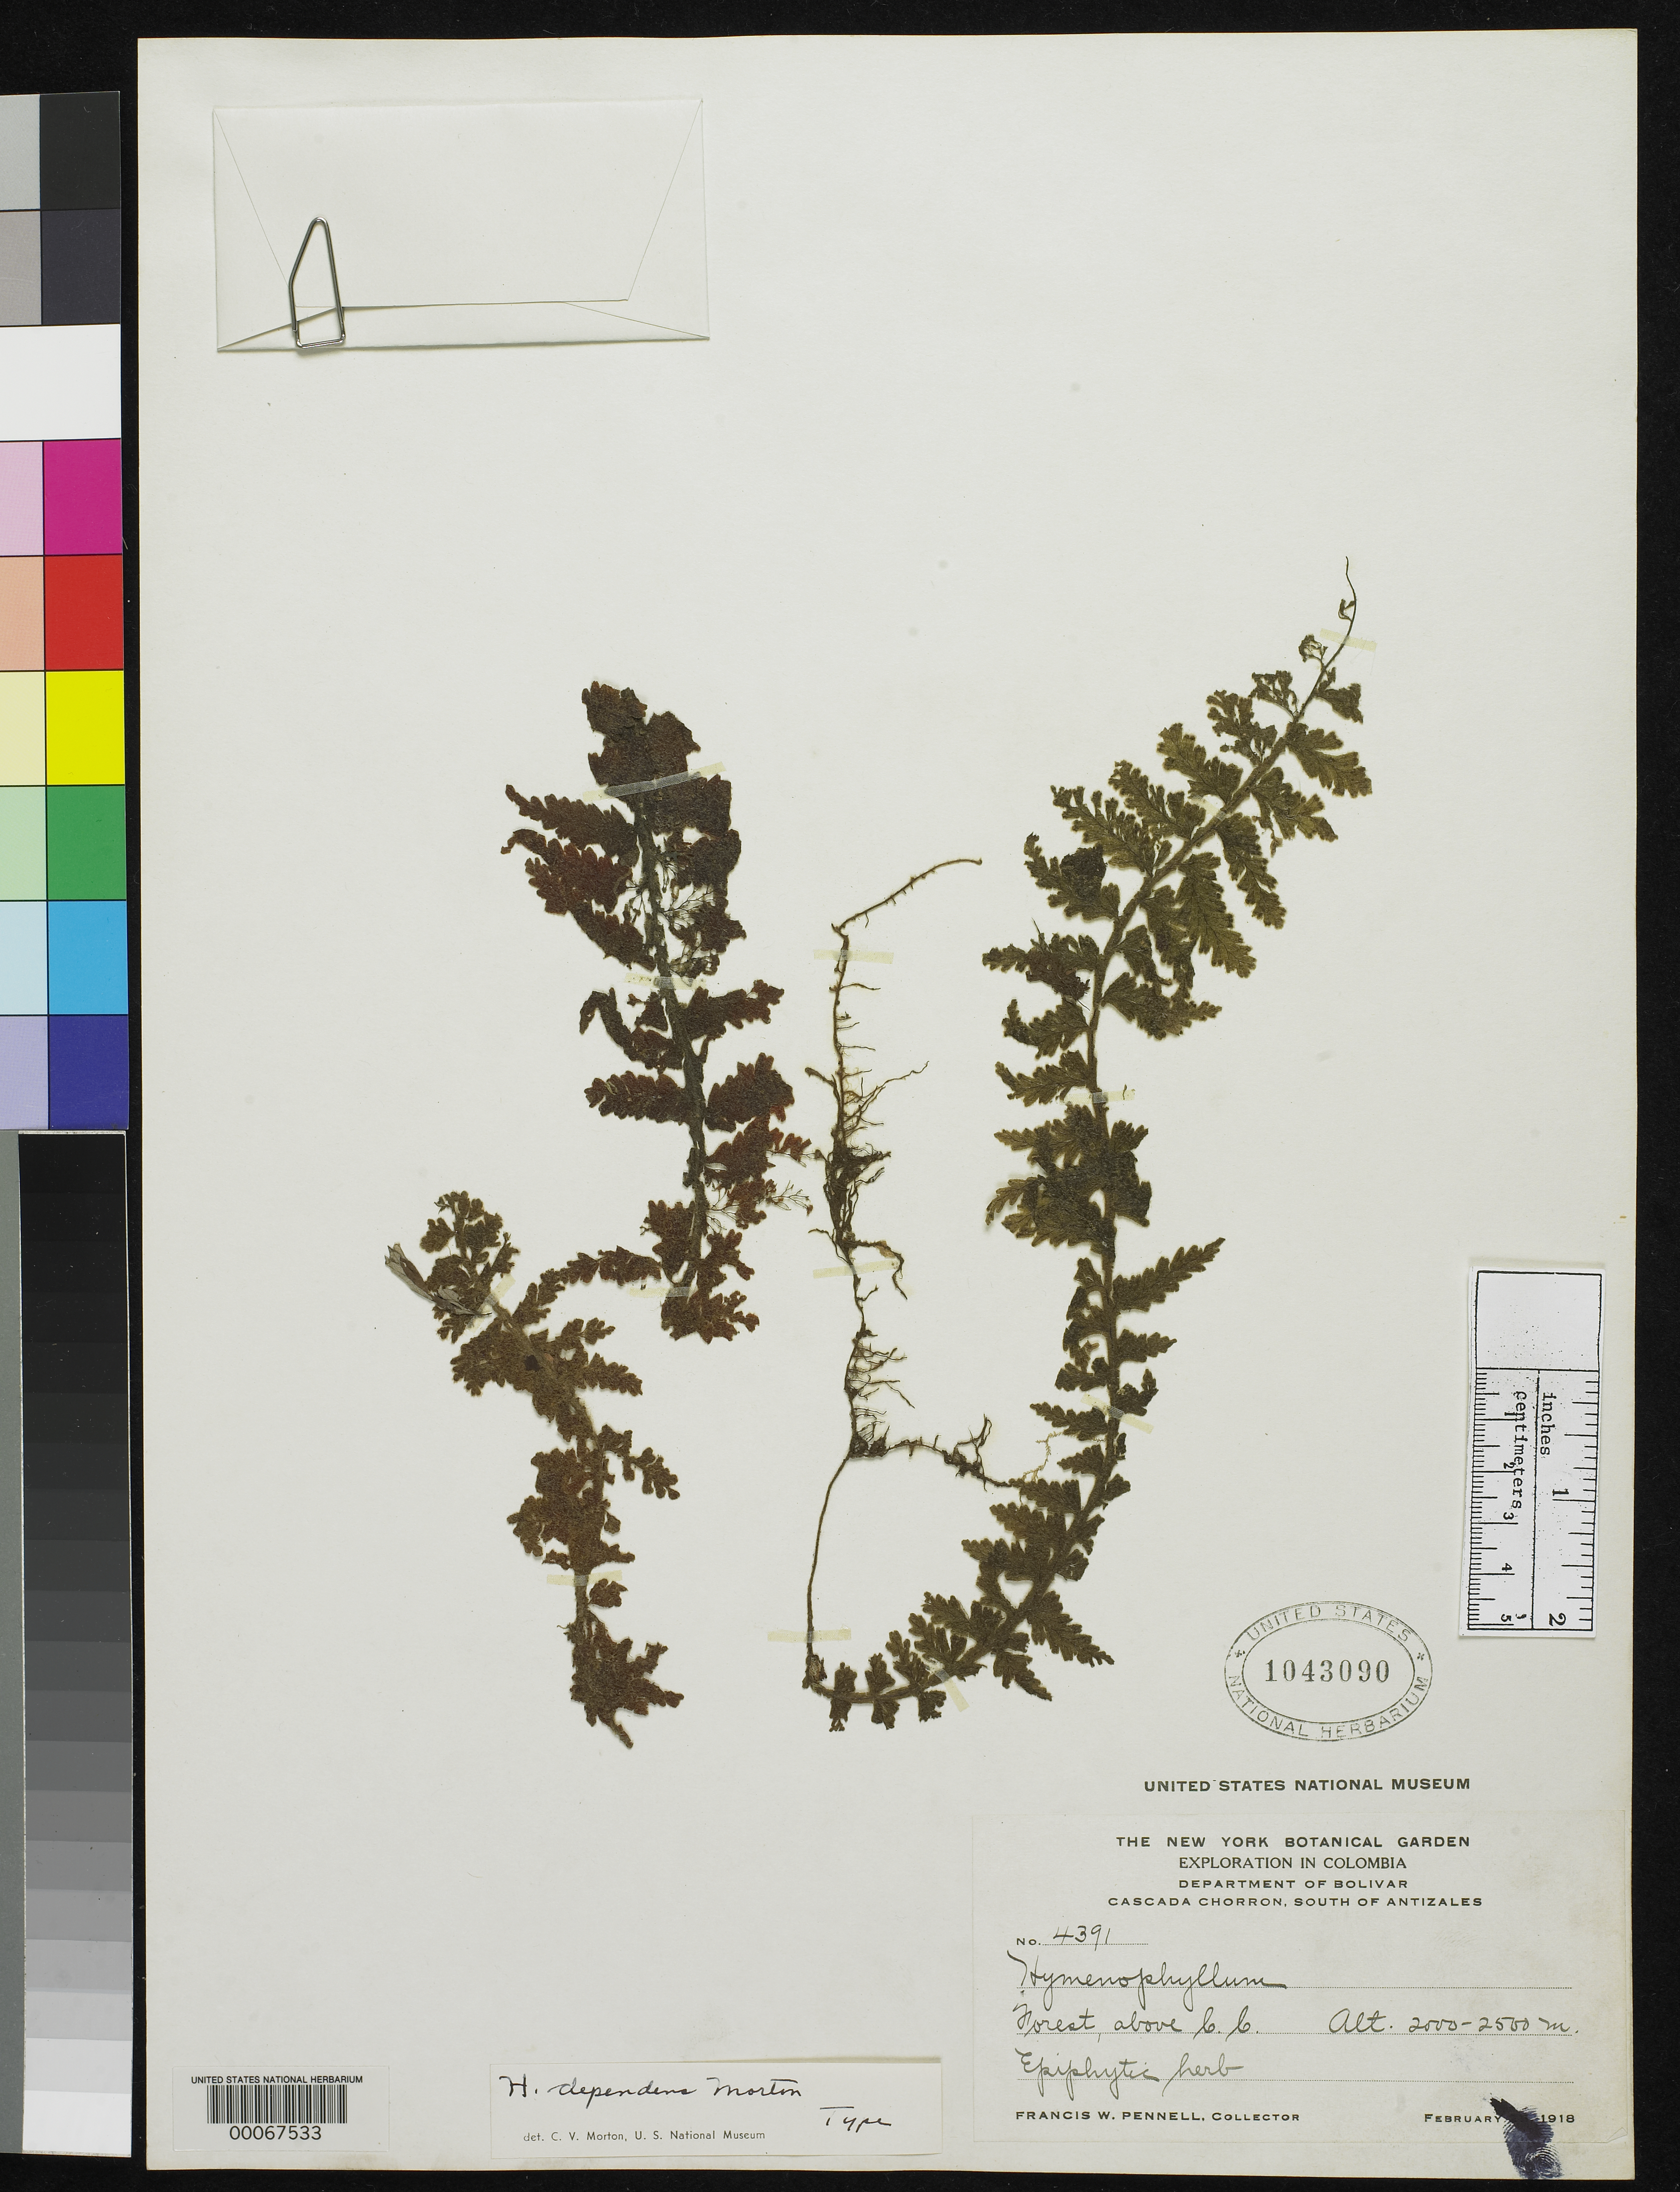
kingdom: Plantae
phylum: Tracheophyta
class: Polypodiopsida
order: Hymenophyllales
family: Hymenophyllaceae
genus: Hymenophyllum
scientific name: Hymenophyllum dependens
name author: C.V. Morton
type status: Holotype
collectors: F. W. Pennell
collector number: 4391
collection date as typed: Feb 1918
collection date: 1918-02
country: Colombia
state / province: Bolívar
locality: Cascada Chorron, S of Antizales.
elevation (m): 2000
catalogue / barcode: US 1043090